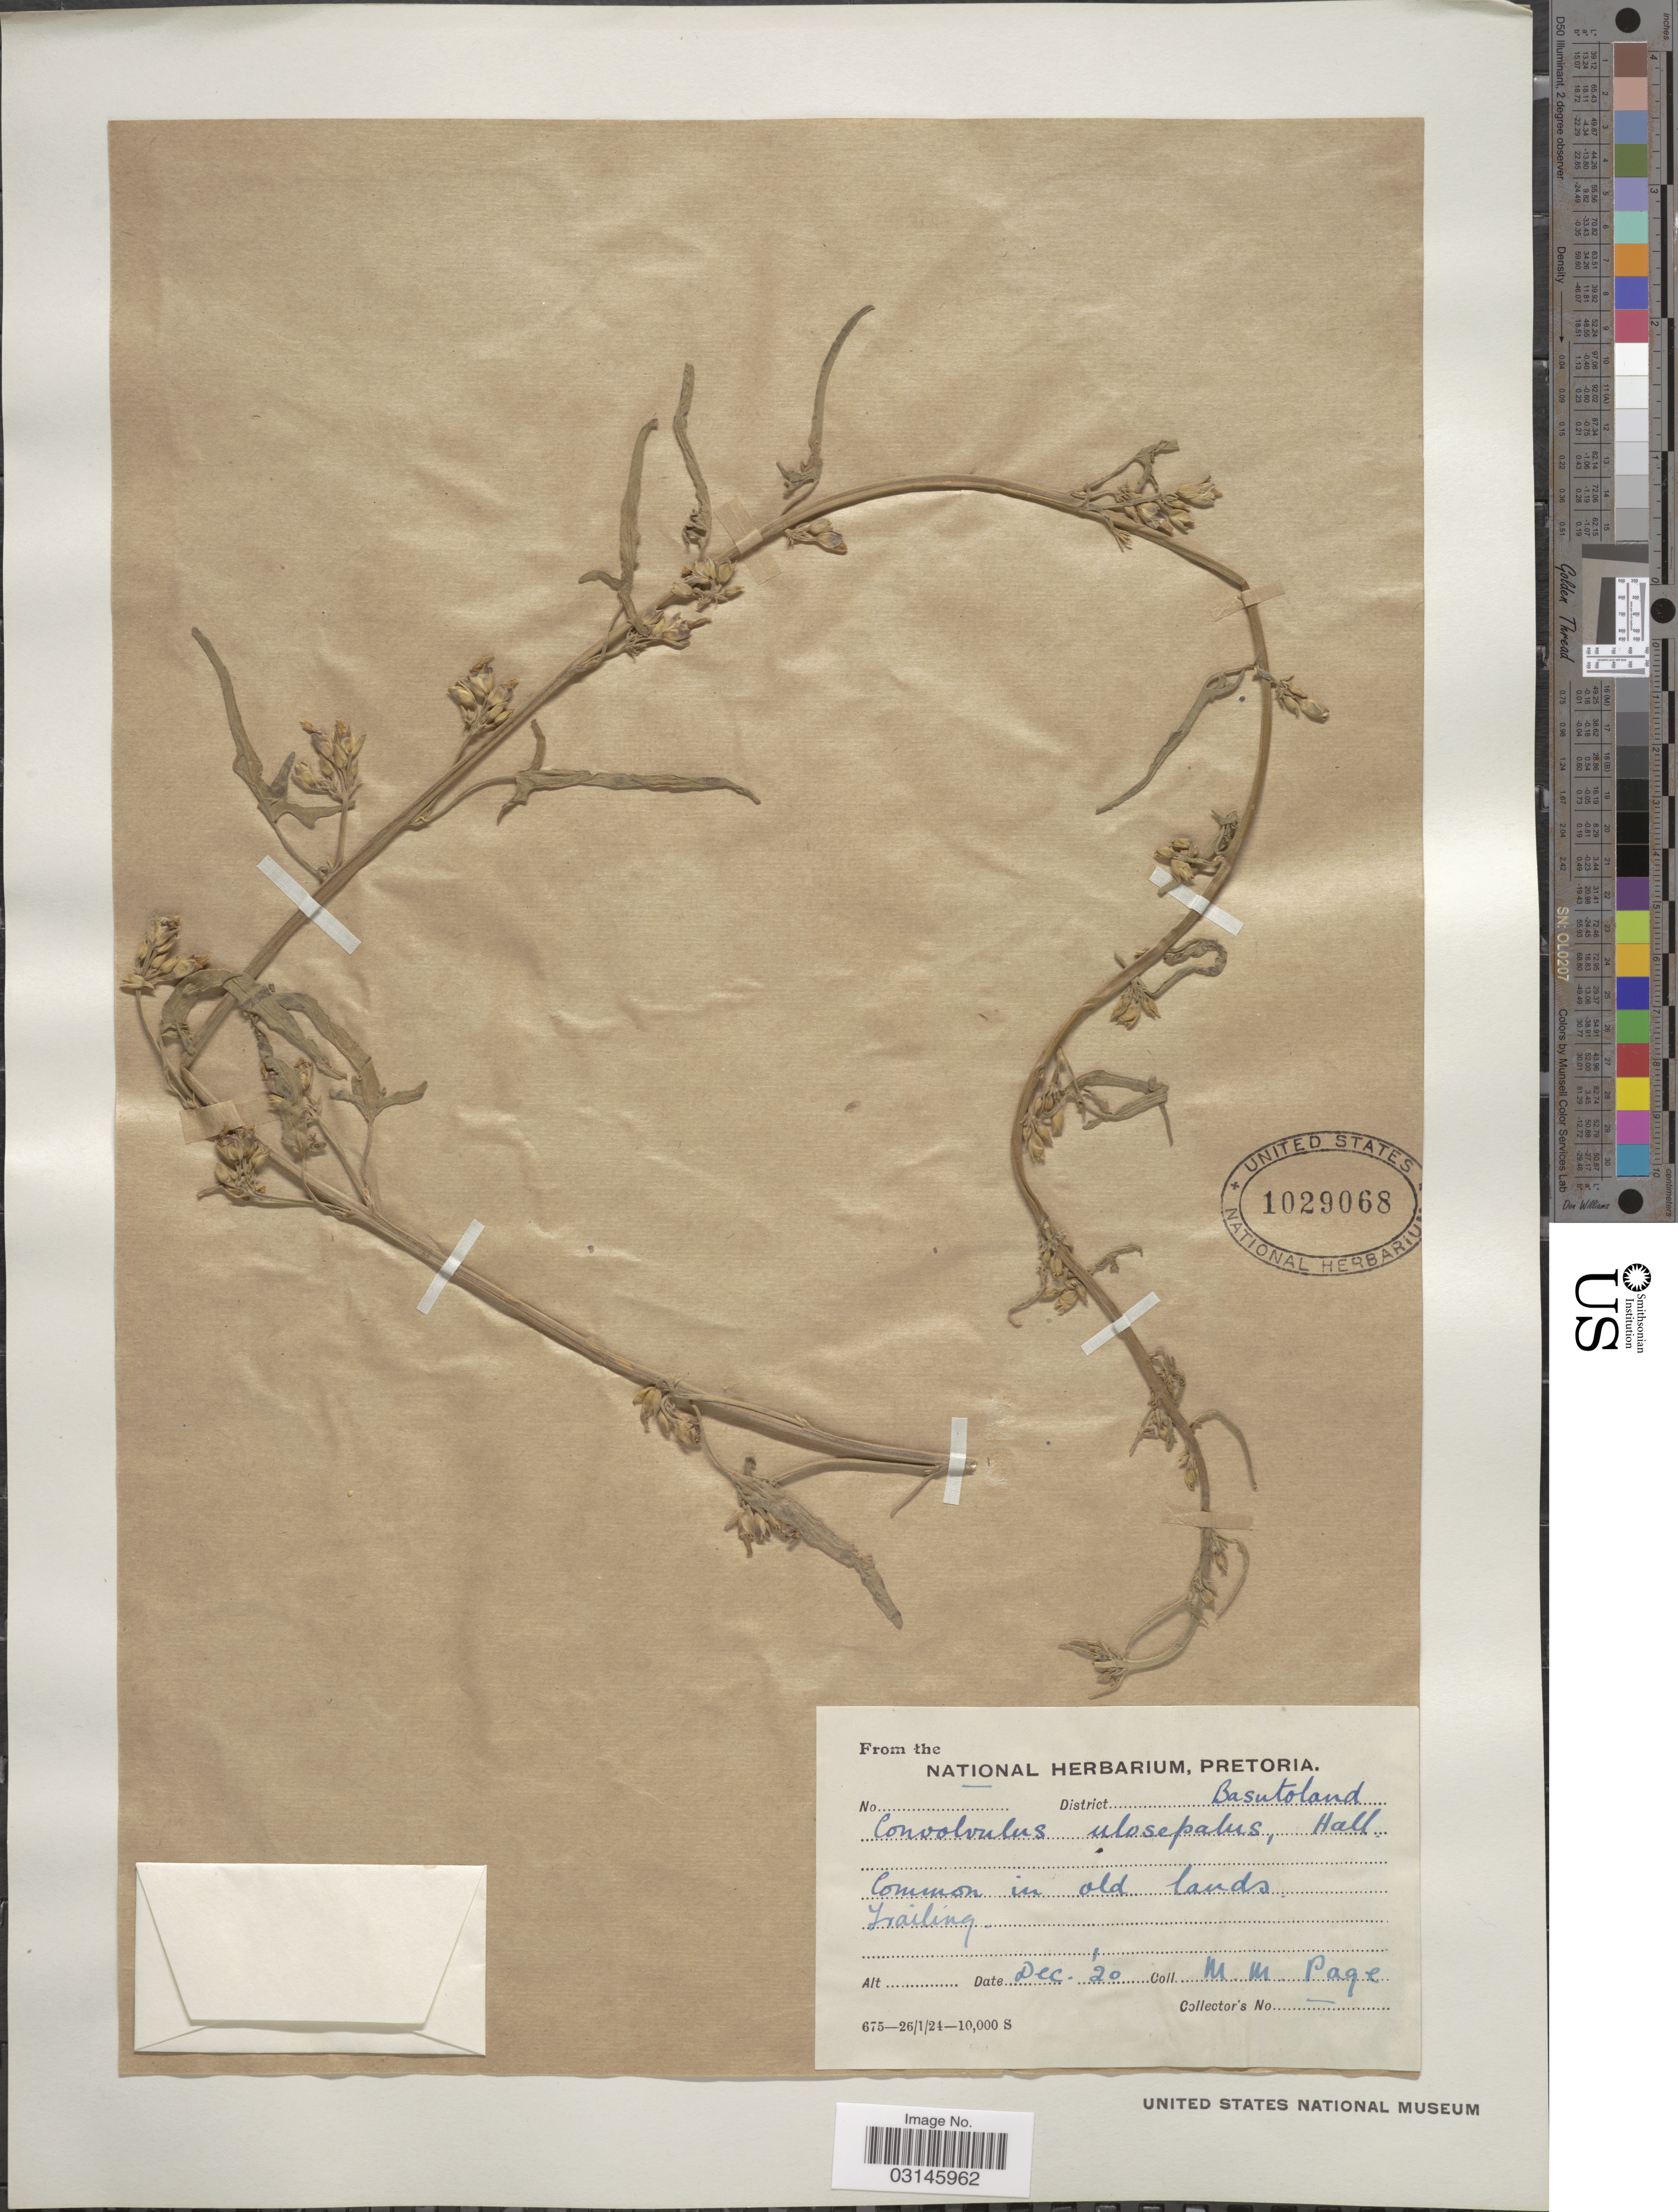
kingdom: Plantae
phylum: Tracheophyta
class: Magnoliopsida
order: Solanales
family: Convolvulaceae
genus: Convolvulus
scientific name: Convolvulus ulosepalus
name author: Hallier f.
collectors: M. Page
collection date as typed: Transcribed d/m/y: /12/20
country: Lesotho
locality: District Basutoland.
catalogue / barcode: US 1029068